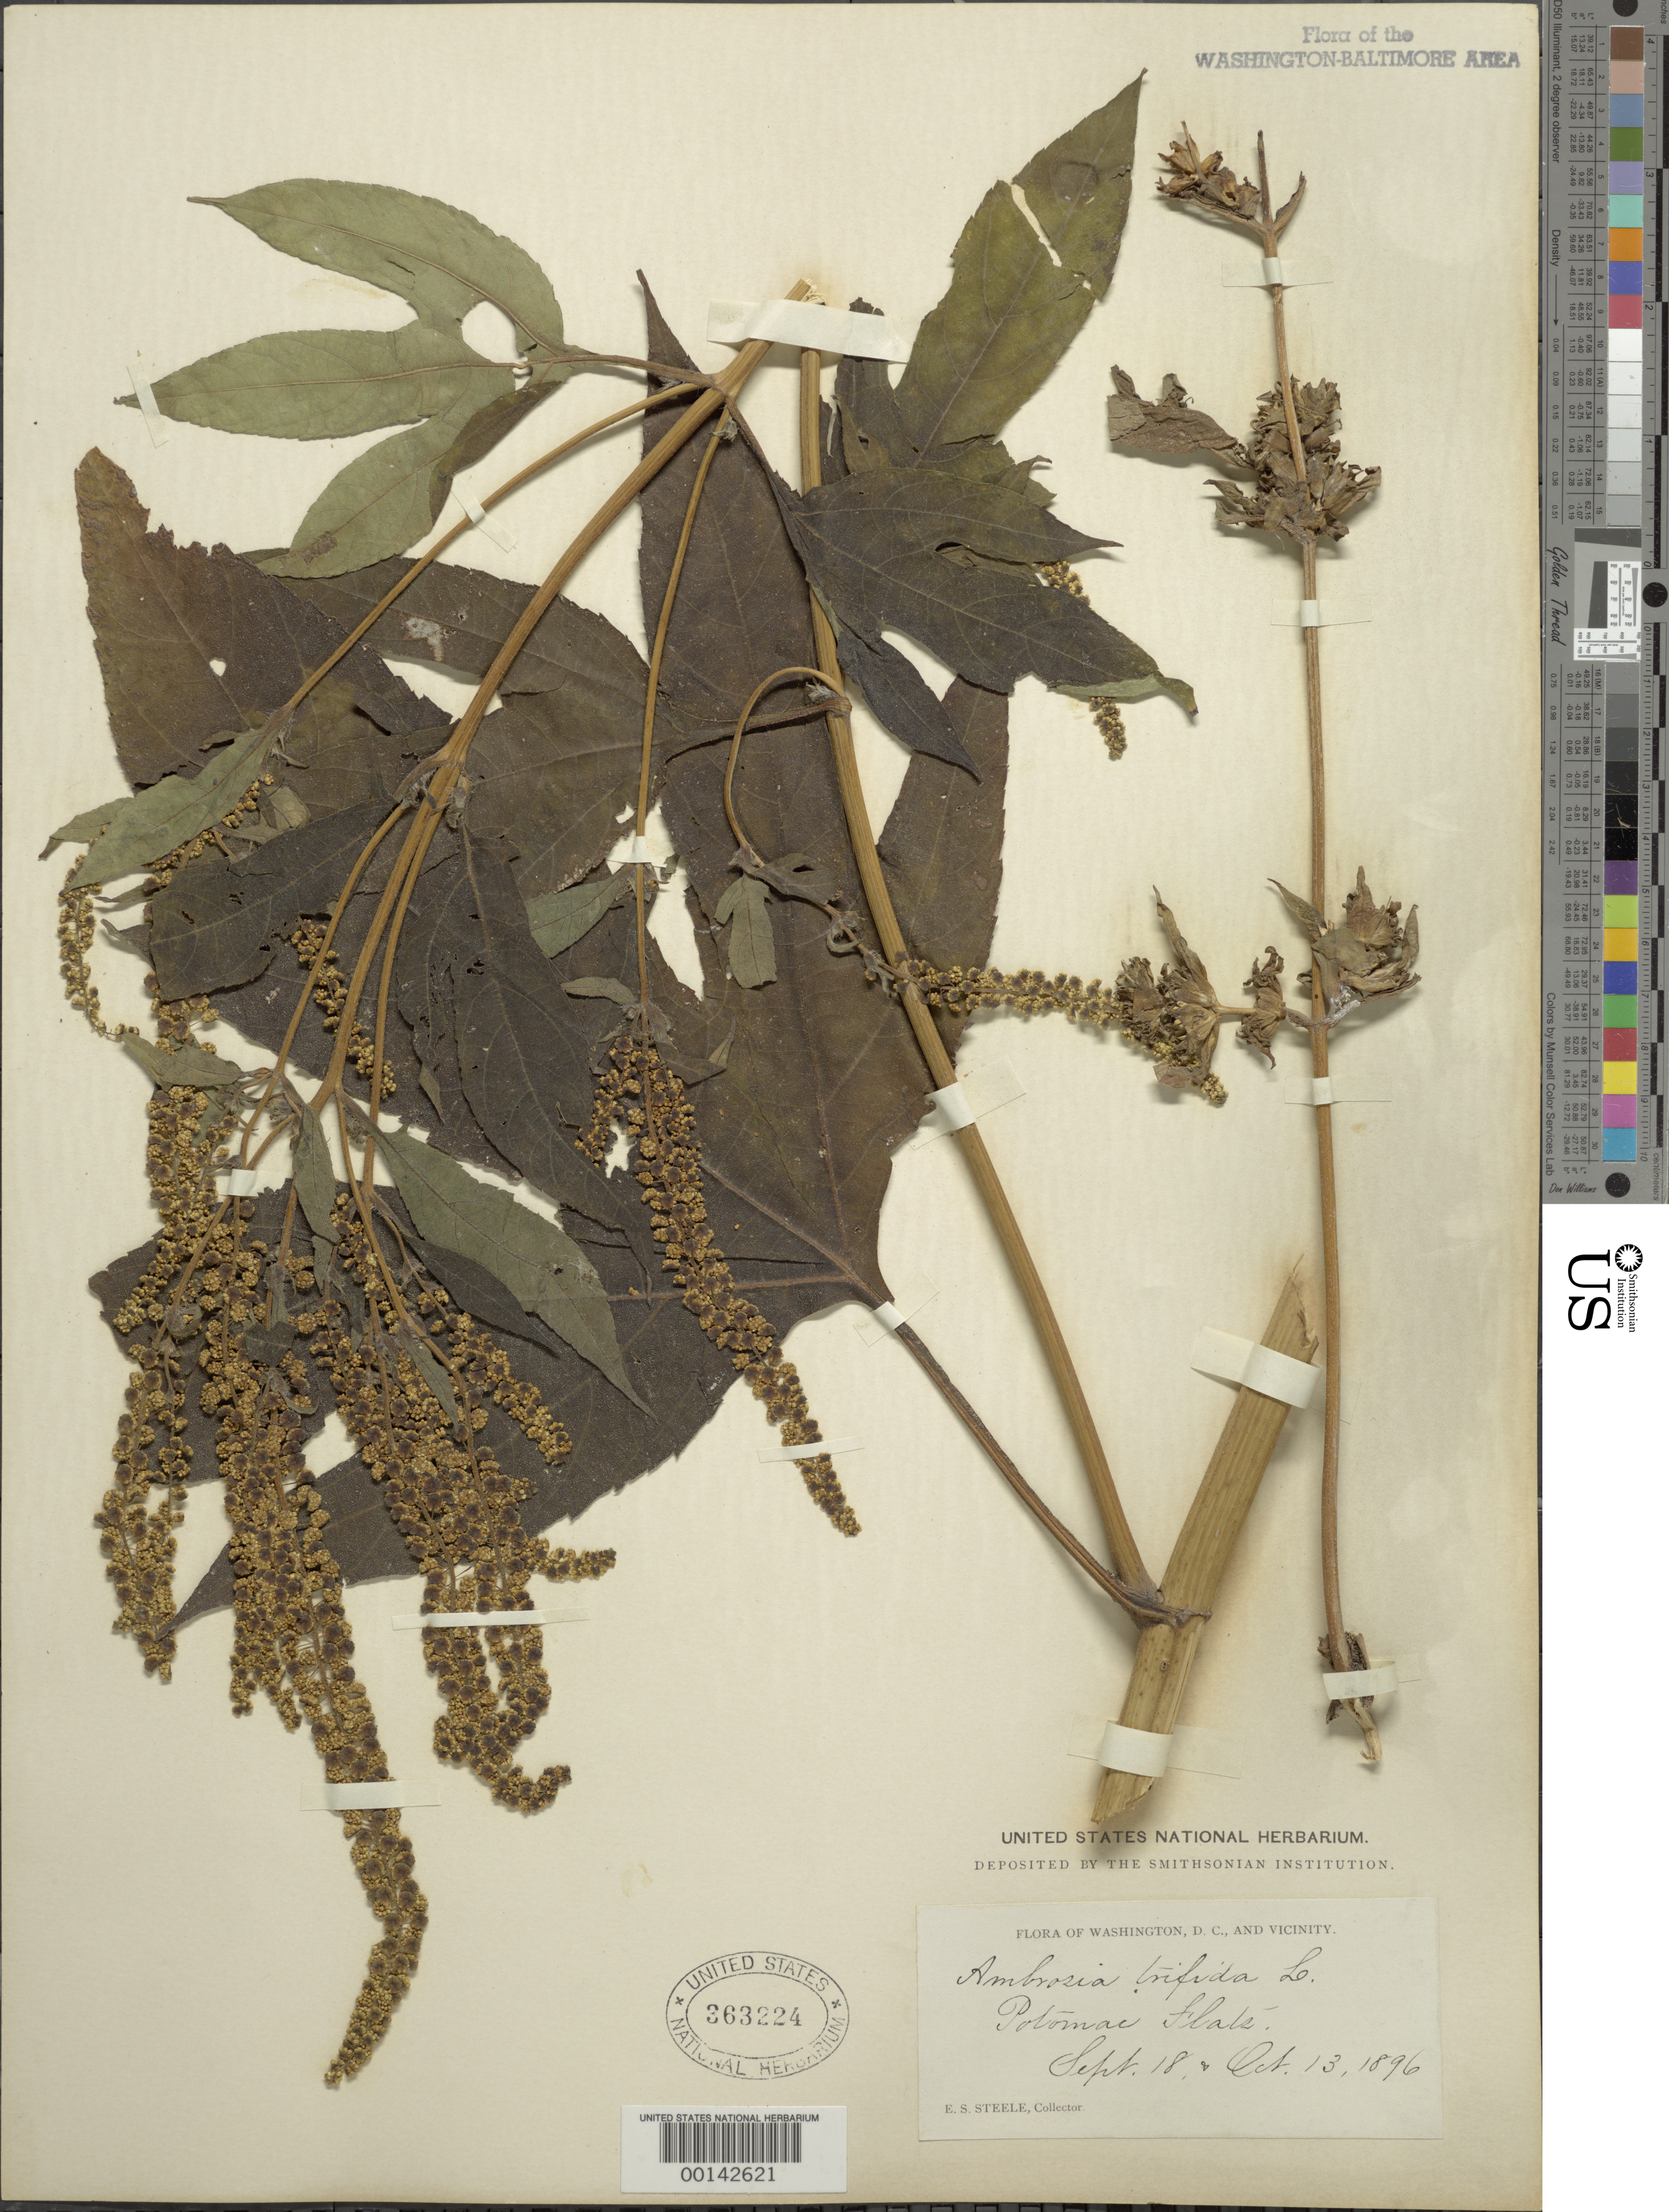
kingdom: Plantae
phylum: Tracheophyta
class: Magnoliopsida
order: Asterales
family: Asteraceae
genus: Ambrosia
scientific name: Ambrosia trifida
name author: L.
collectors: E. Steele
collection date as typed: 18 Sep 1896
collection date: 1896-09-18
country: United States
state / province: District of Columbia / Maryland / Virginia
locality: Potomac flats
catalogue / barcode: US 363224